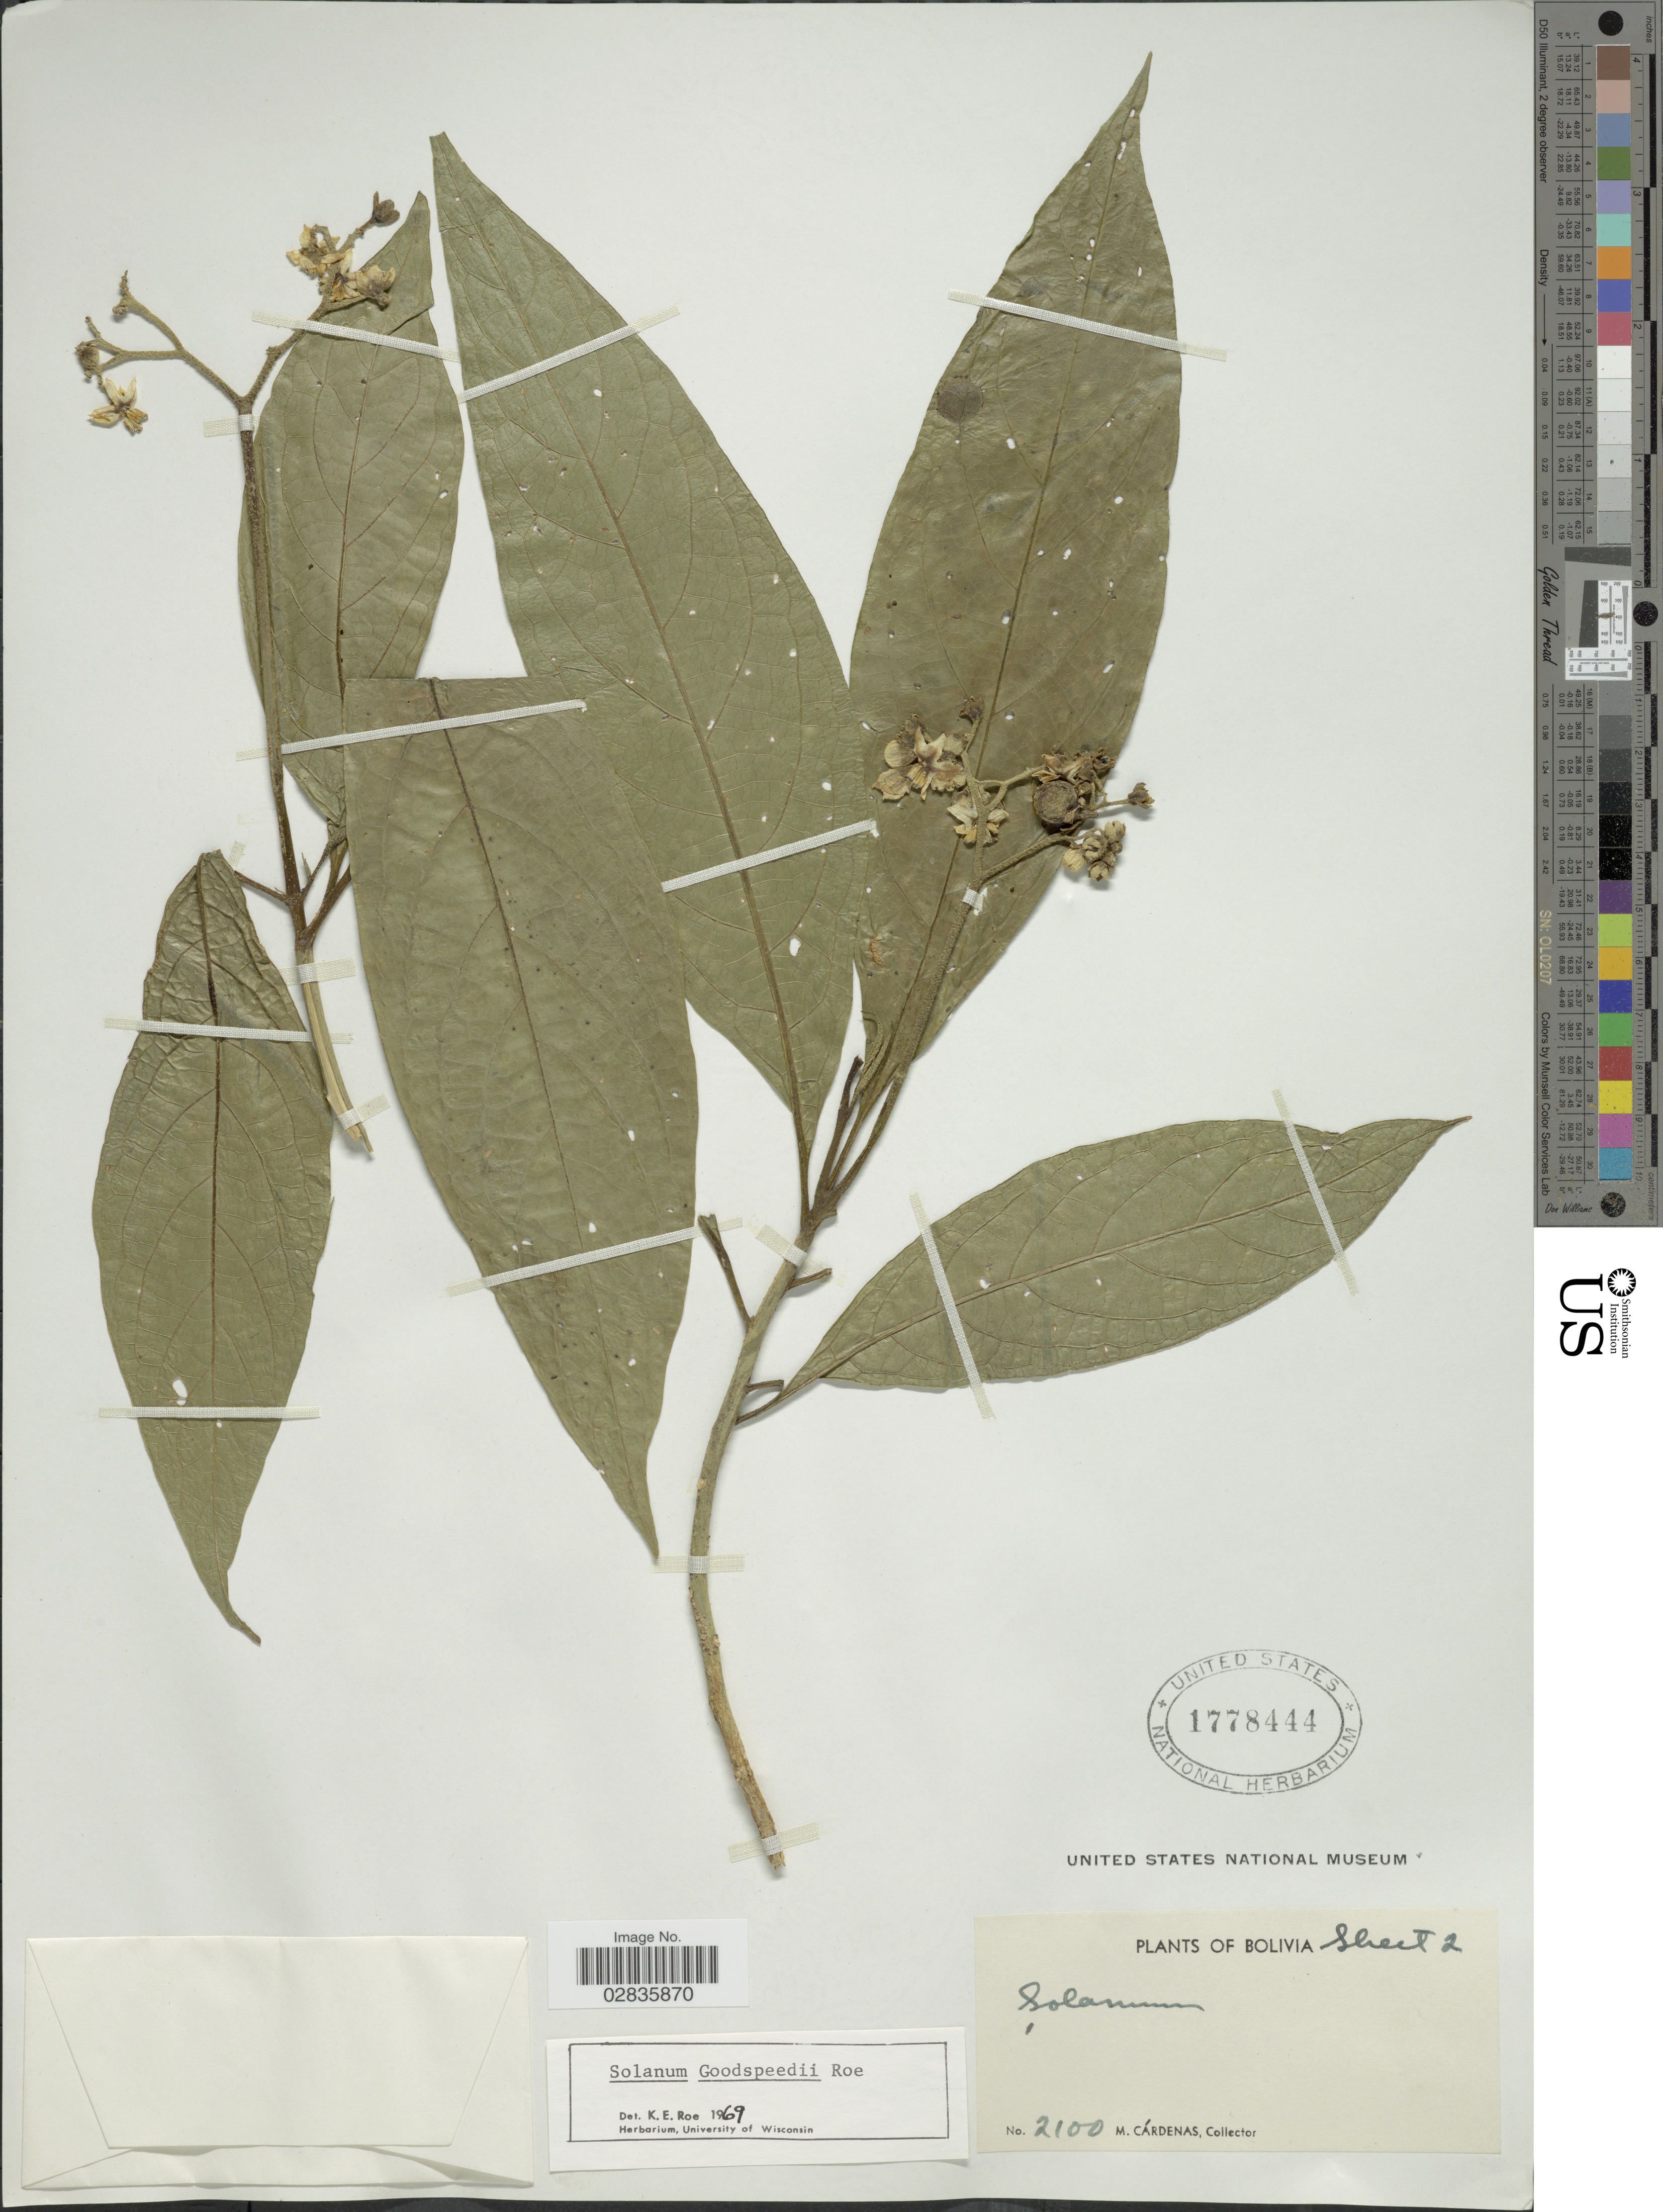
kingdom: Plantae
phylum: Tracheophyta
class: Magnoliopsida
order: Solanales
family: Solanaceae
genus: Solanum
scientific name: Solanum goodspeedii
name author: K.E. Roe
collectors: M. Cárdenas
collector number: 2100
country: Bolivia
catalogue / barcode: US 1778444